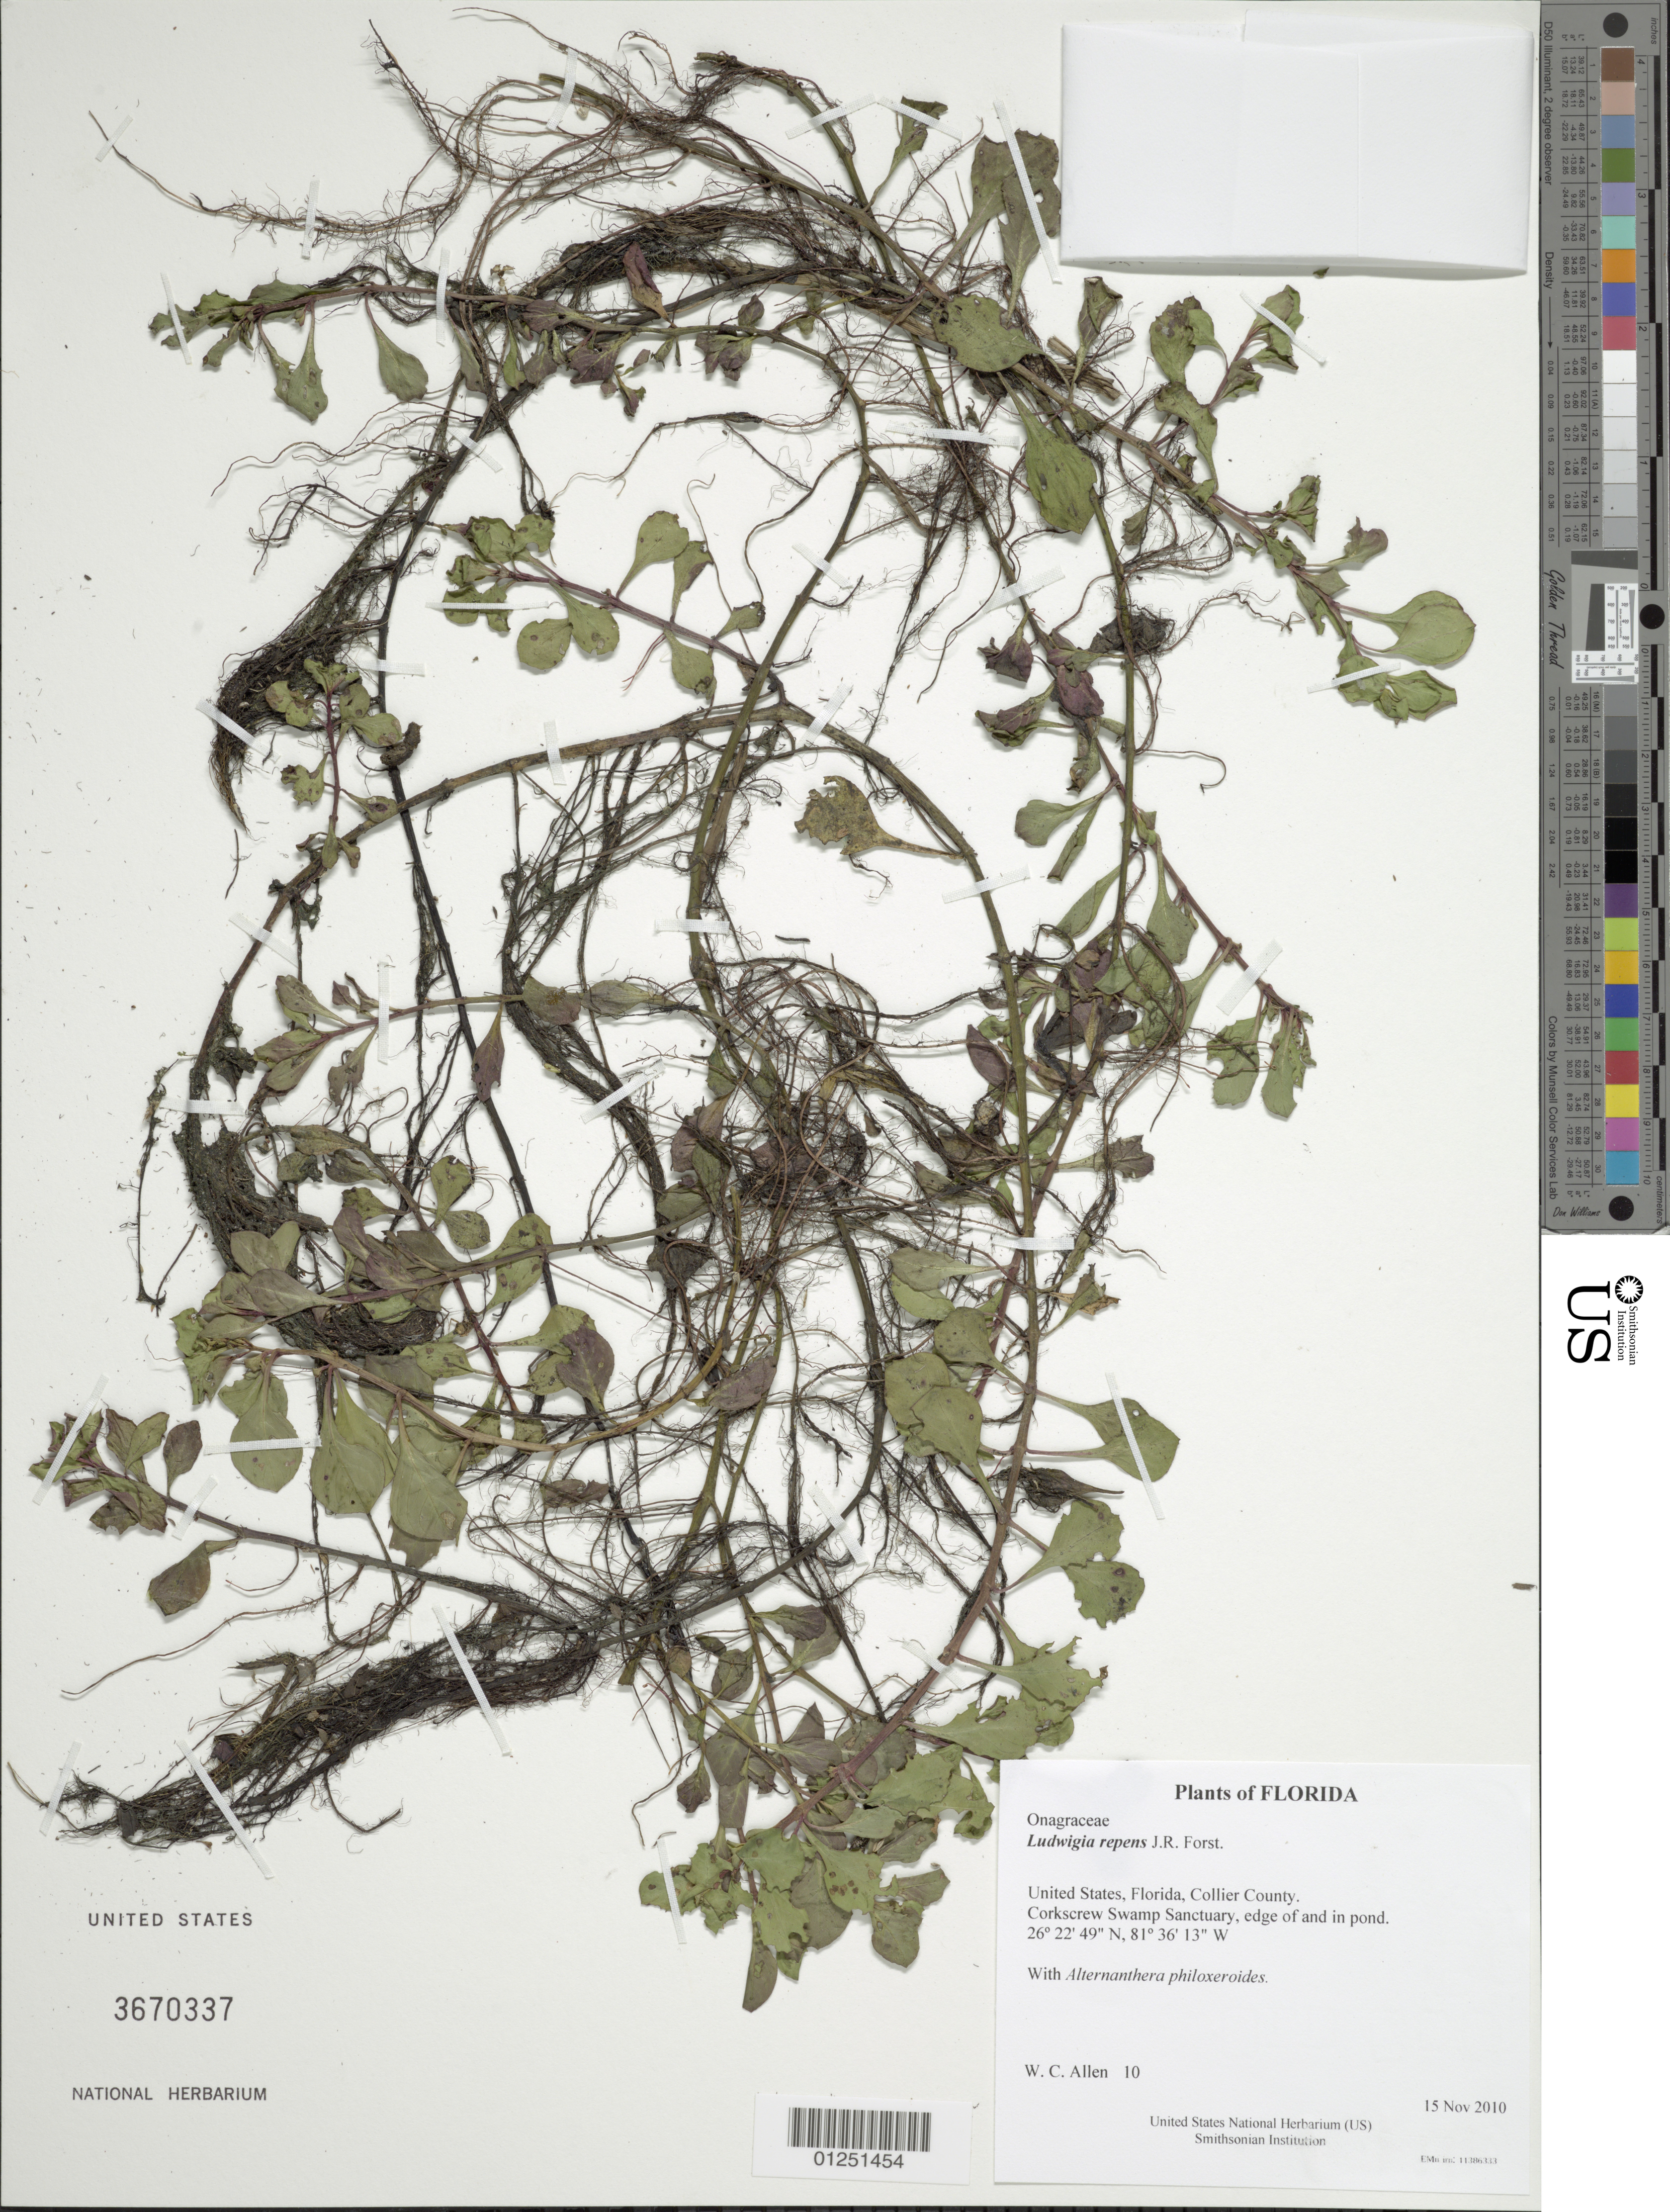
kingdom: Plantae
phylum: Tracheophyta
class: Magnoliopsida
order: Myrtales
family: Onagraceae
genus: Ludwigia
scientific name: Ludwigia repens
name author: J.R. Forst.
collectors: W. C. Allen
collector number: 10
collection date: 2010-11-15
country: United States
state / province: Florida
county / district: Collier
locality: Corkscrew Swamp Sanctuary, edge of and in pond.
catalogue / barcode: US 3670337